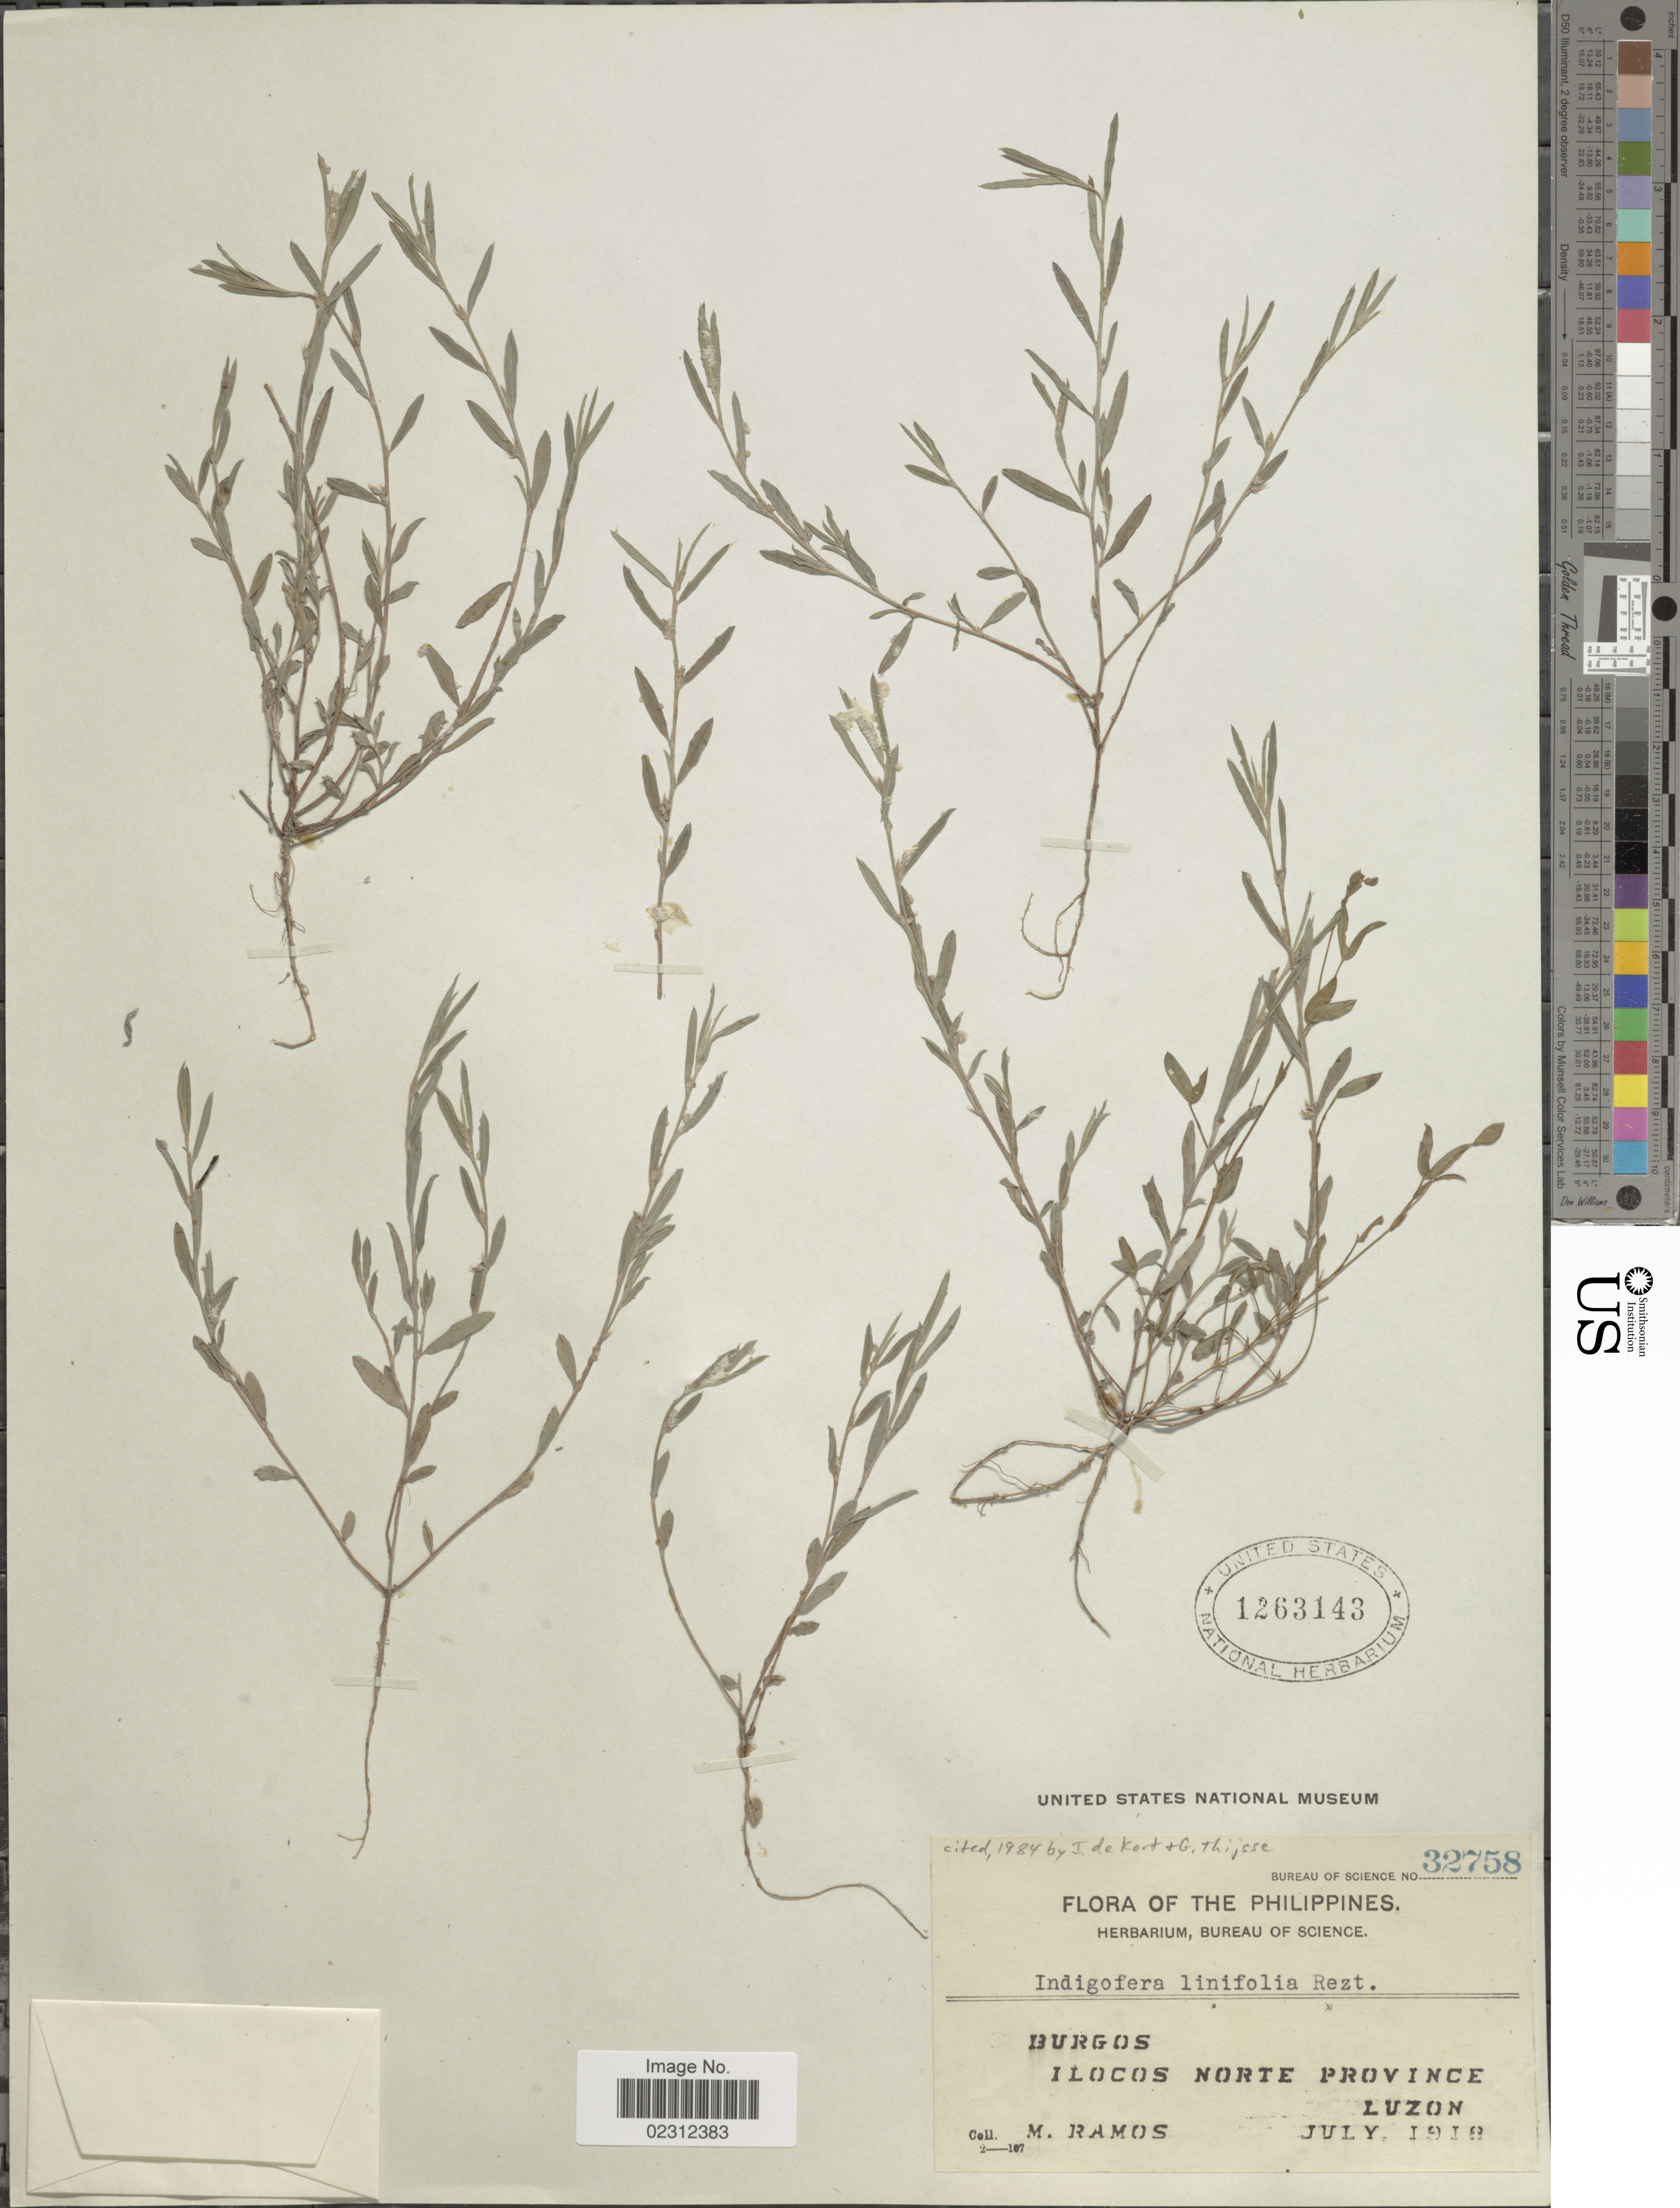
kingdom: Plantae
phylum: Tracheophyta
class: Magnoliopsida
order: Fabales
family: Fabaceae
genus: Indigofera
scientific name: Indigofera linifolia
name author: Retz.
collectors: M. Ramos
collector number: Bureau of Science 32758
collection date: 1918-07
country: Philippines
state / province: Ilocos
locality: Burgos, Ilocos Norte Province, Luzon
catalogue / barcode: US 1263143